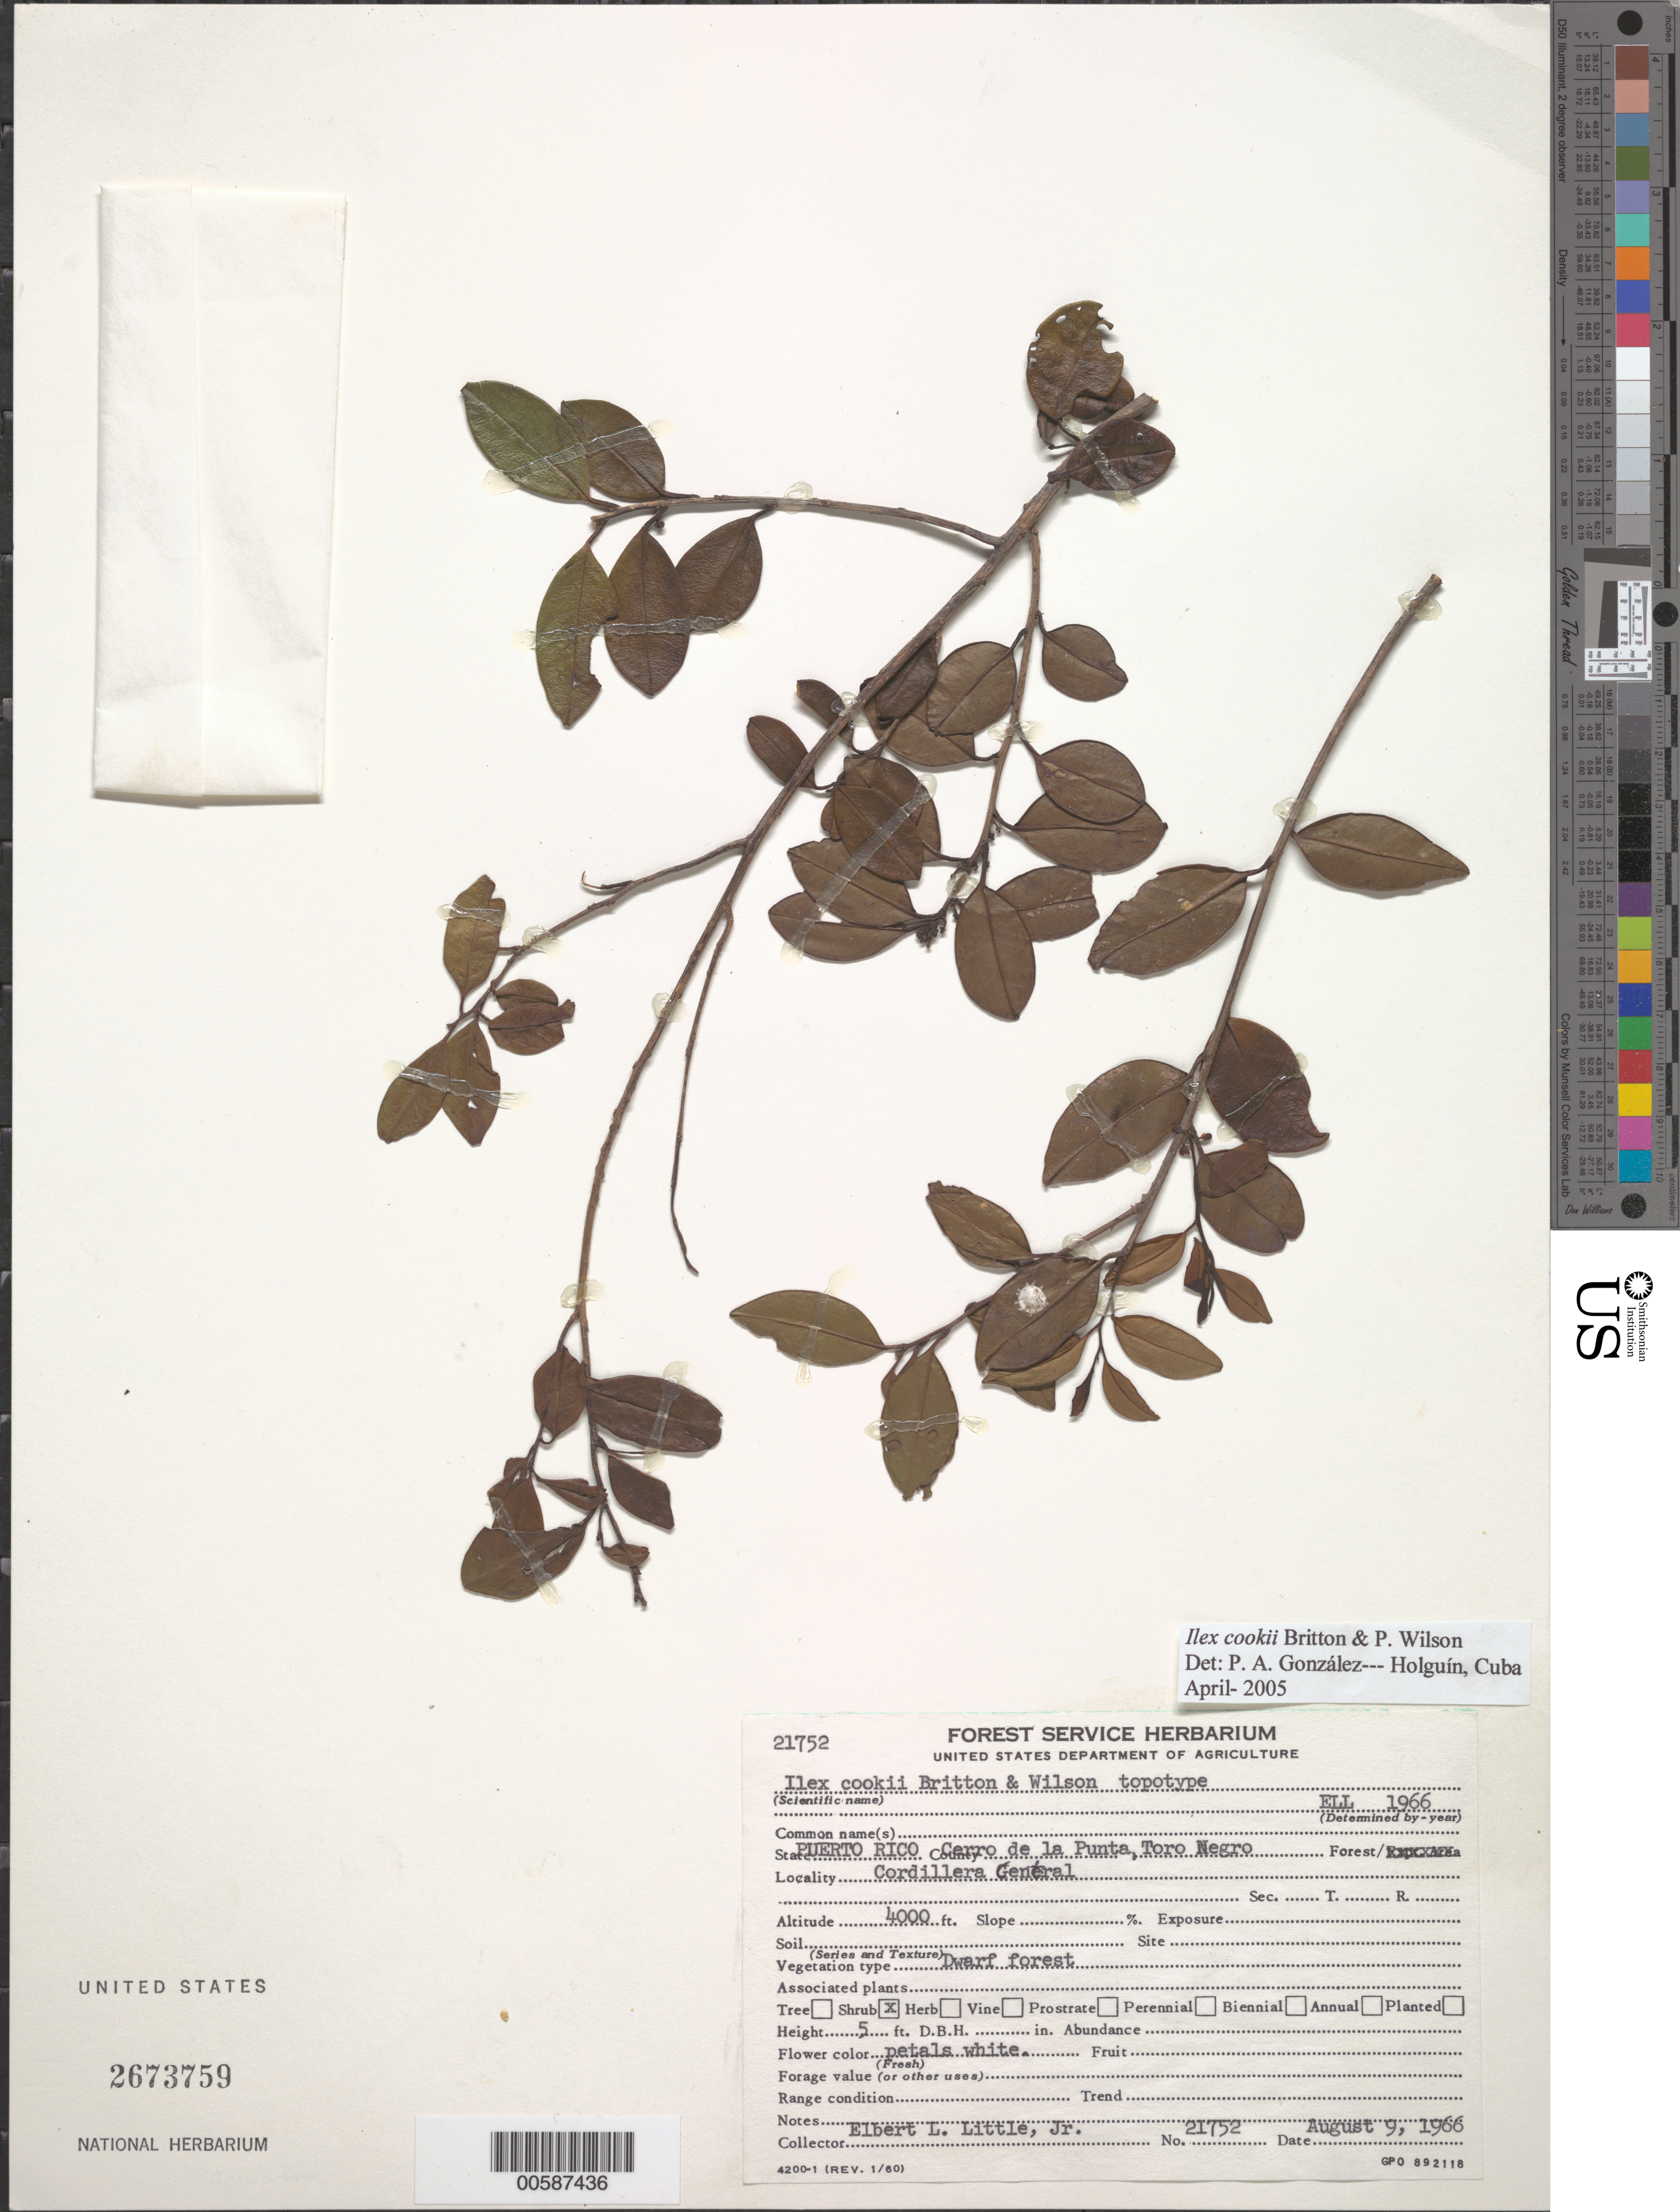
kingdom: Plantae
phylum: Tracheophyta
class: Magnoliopsida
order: Aquifoliales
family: Aquifoliaceae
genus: Ilex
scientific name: Ilex cookii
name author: Britton & P. Wilson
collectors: E. L. Little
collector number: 21752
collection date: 1966-08-09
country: Puerto Rico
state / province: Cerro de Punta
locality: County [unsure placement] Cerro de la Punta, Toro Negro Forest. Cordillera Central.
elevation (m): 1219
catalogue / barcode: US 2673759